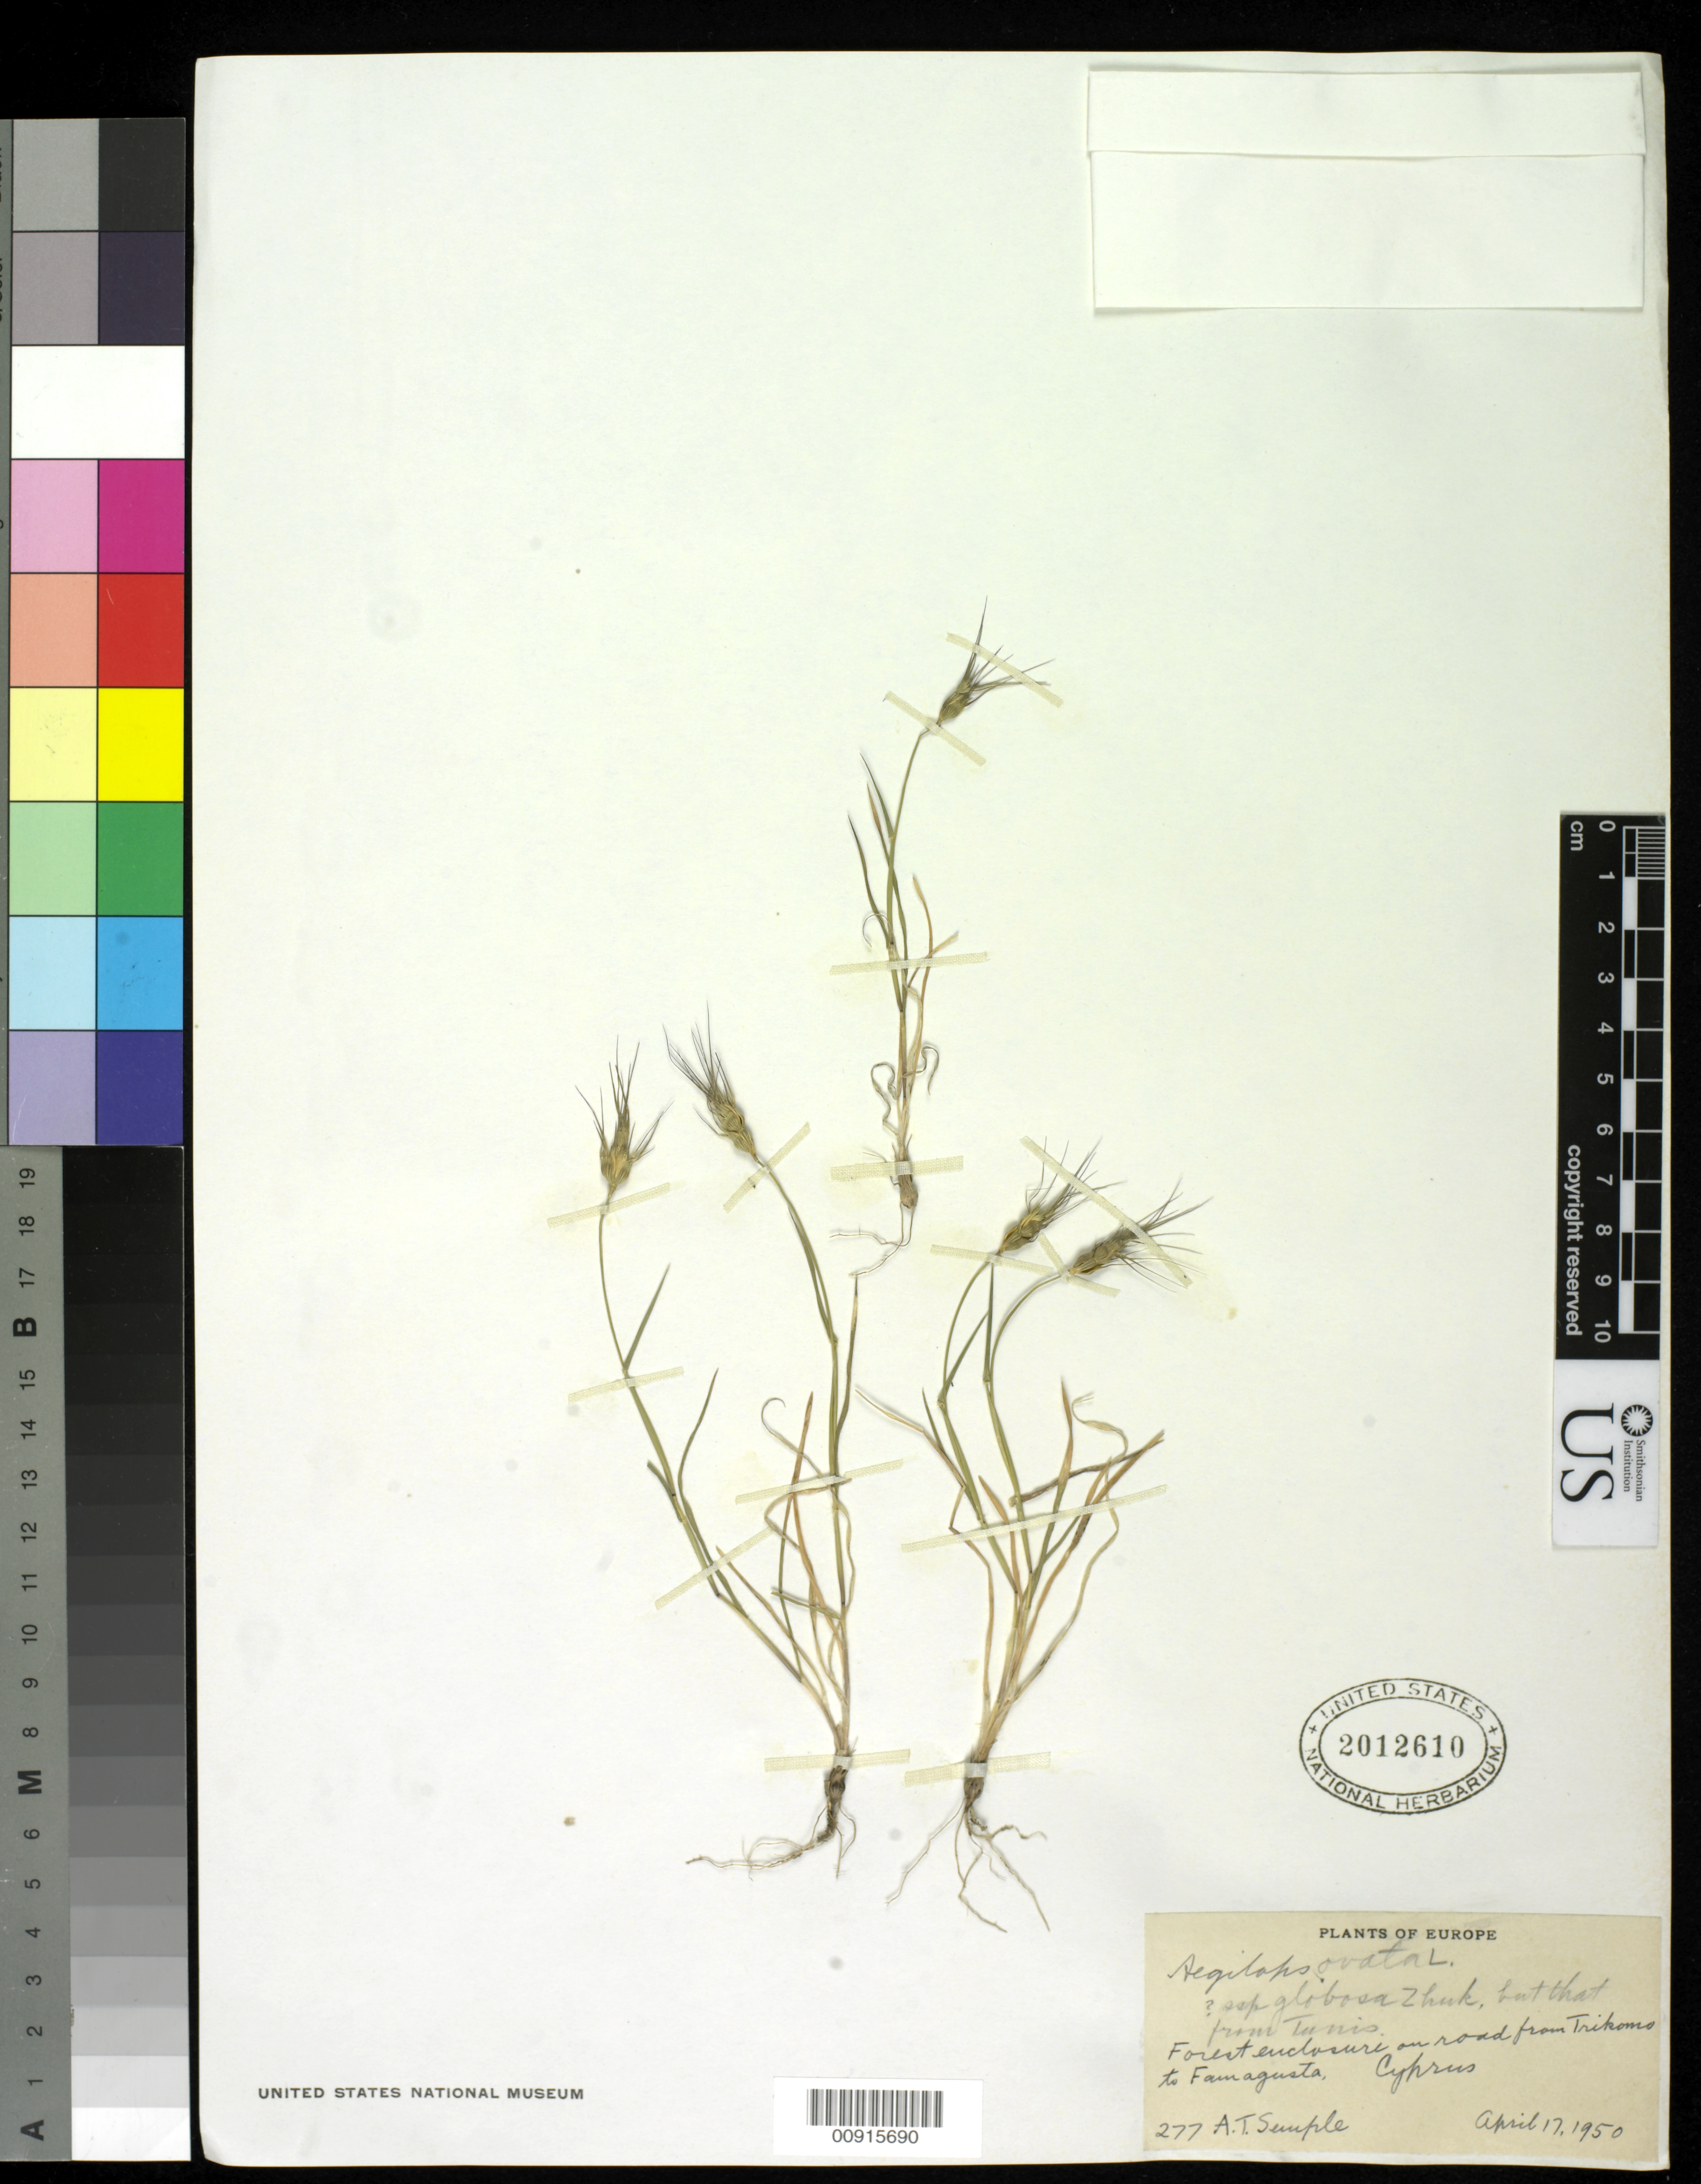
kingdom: Plantae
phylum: Tracheophyta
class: Liliopsida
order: Poales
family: Poaceae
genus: Aegilops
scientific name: Aegilops neglecta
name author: Req. ex Bertol.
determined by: Poaceae Reorganization Project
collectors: A. Semple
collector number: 277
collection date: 1950-04-17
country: Cyprus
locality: Road from Trikomo to Famagusta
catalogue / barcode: US 2012610